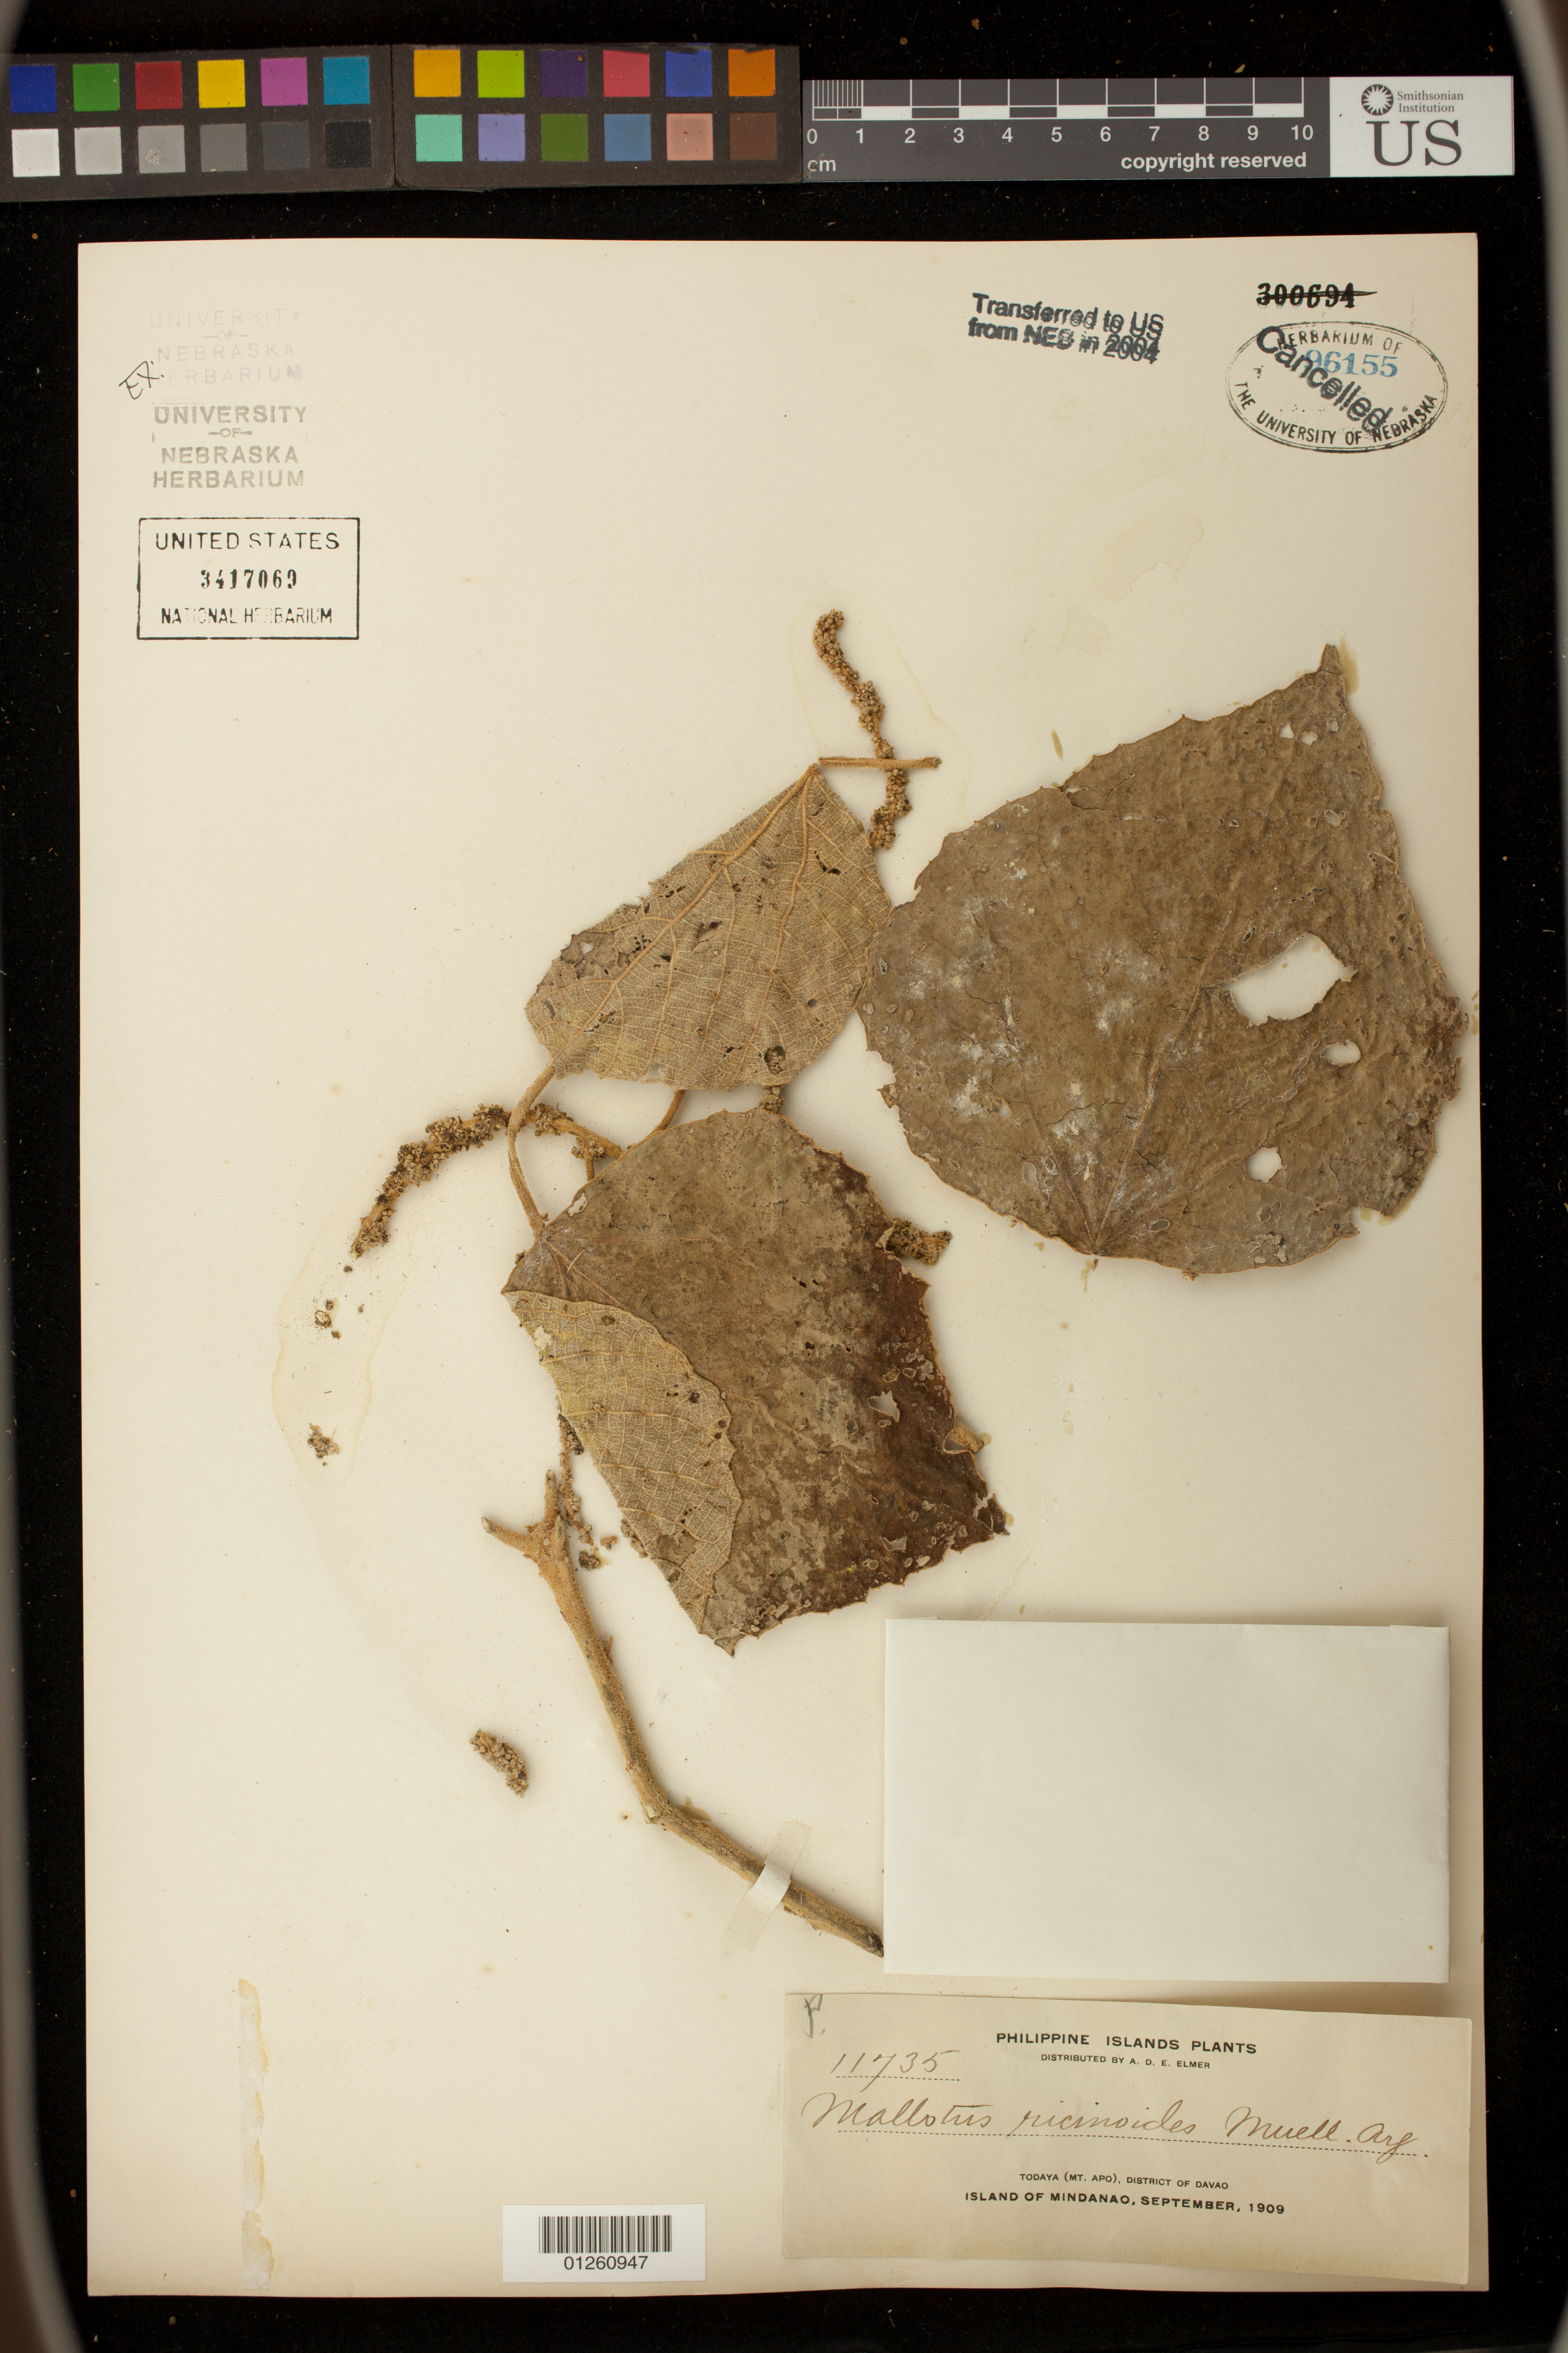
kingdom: Plantae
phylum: Tracheophyta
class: Magnoliopsida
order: Malpighiales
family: Euphorbiaceae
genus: Mallotus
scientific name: Mallotus ricinoides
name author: (Pers.) Müll. Arg.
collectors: A. D. E. Elmer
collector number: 11735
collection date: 1909-09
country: Philippines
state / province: Davao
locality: Todaya (Mt. Apo), Island of Mindanao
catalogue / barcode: US 3417069